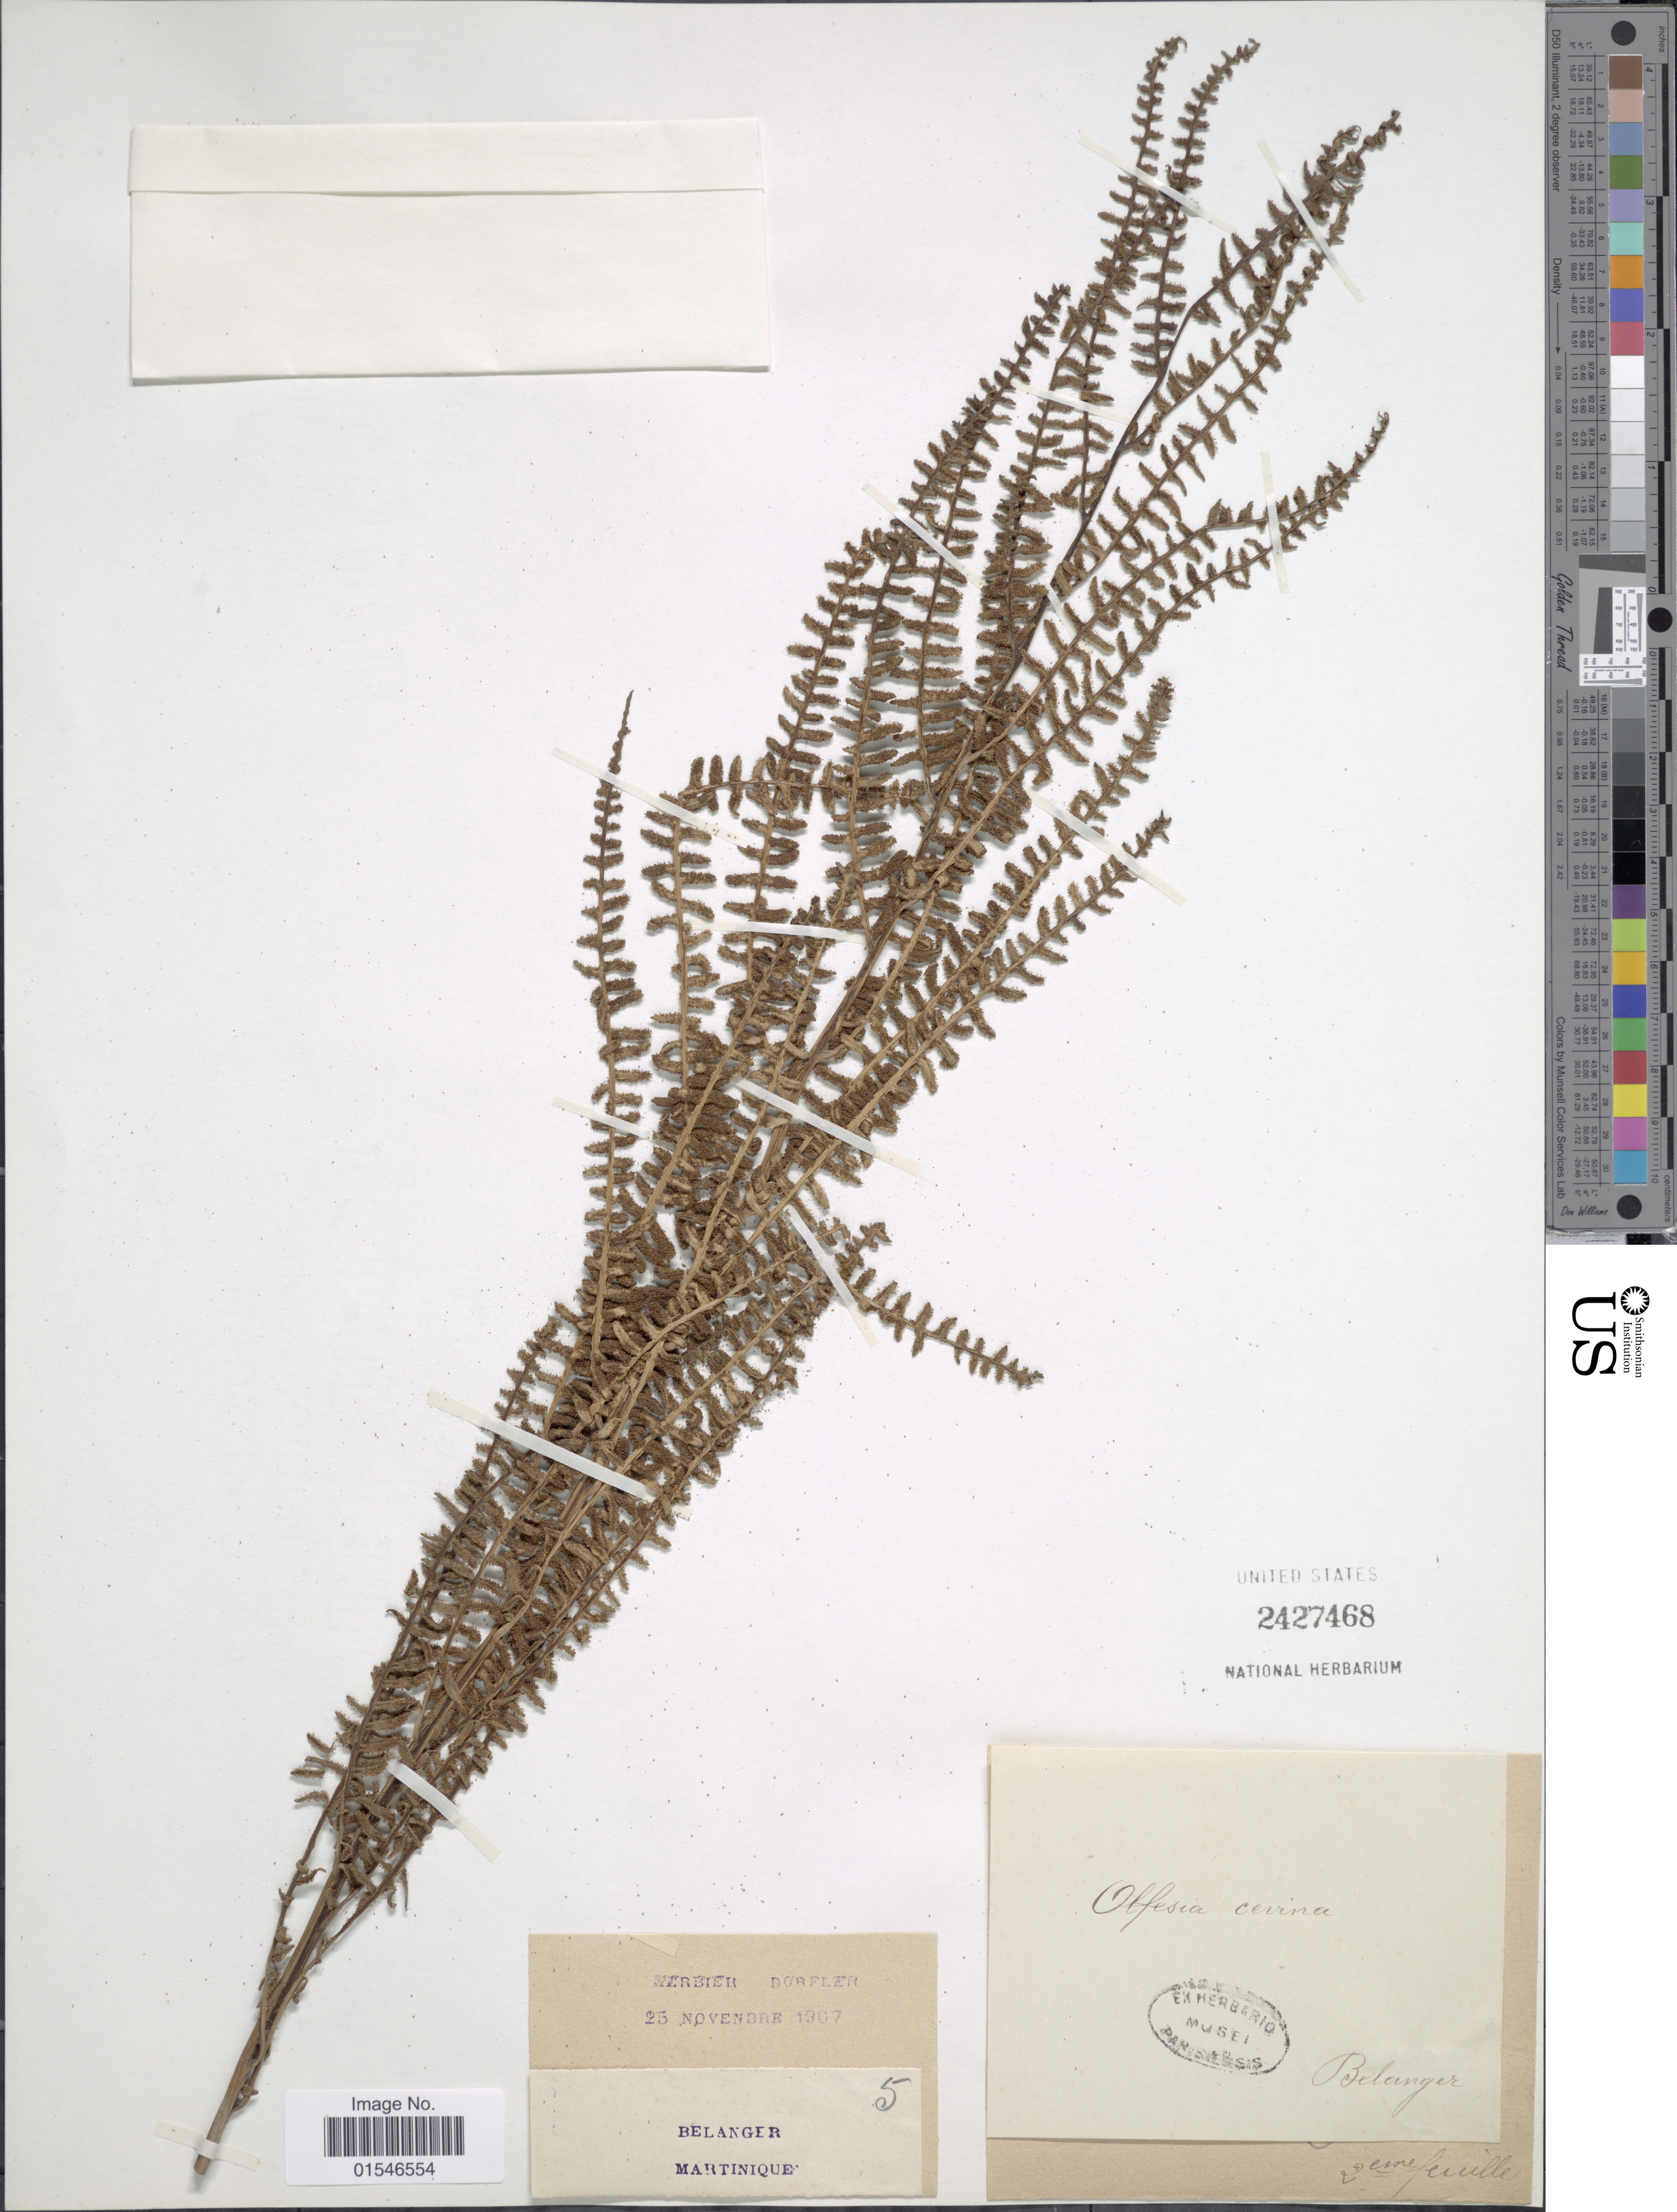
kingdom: Plantae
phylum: Tracheophyta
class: Polypodiopsida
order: Polypodiales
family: Dryopteridaceae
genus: Olfersia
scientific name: Olfersia cervina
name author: (L.) Kunze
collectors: Belanger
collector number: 5?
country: Martinique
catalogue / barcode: US 2427468